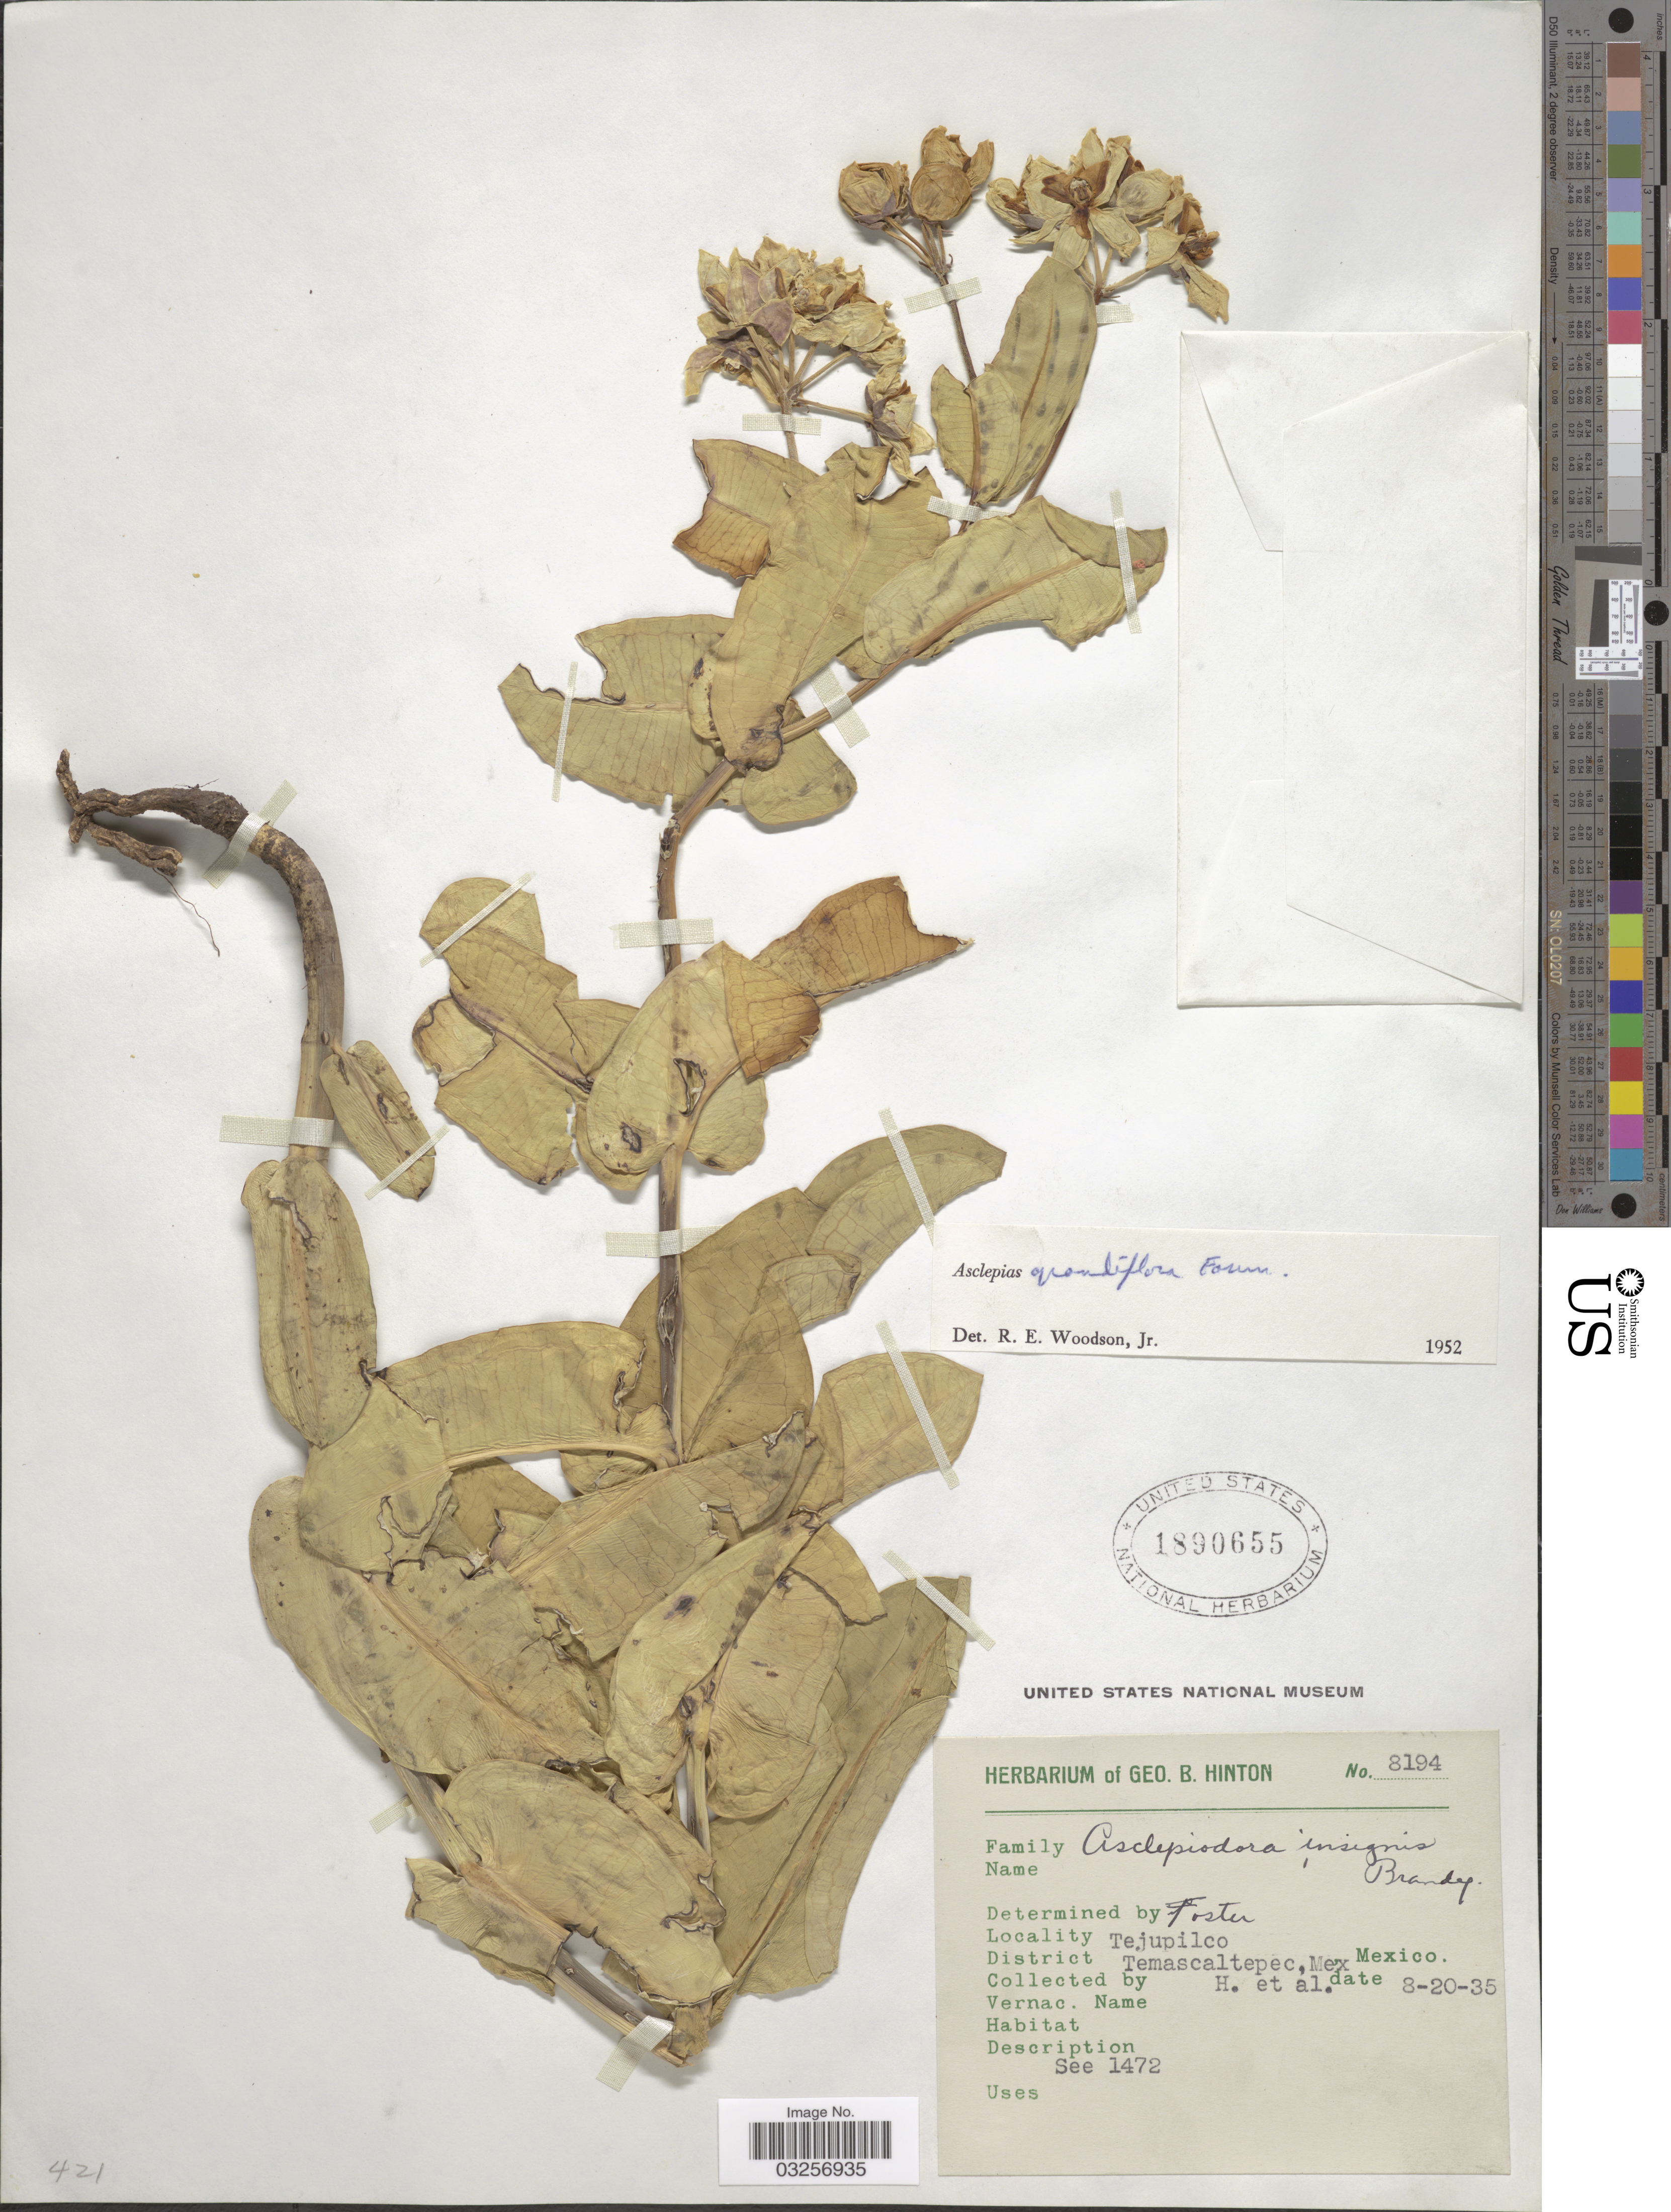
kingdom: Plantae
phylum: Tracheophyta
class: Magnoliopsida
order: Gentianales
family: Apocynaceae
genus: Asclepias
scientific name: Asclepias grandiflora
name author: L. f.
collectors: G. B. Hinton & et al.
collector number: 8194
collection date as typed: Transcribed d/m/y: 20/8/35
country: Mexico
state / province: México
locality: Tejupilco. District Temascaltepec.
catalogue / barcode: US 1890655